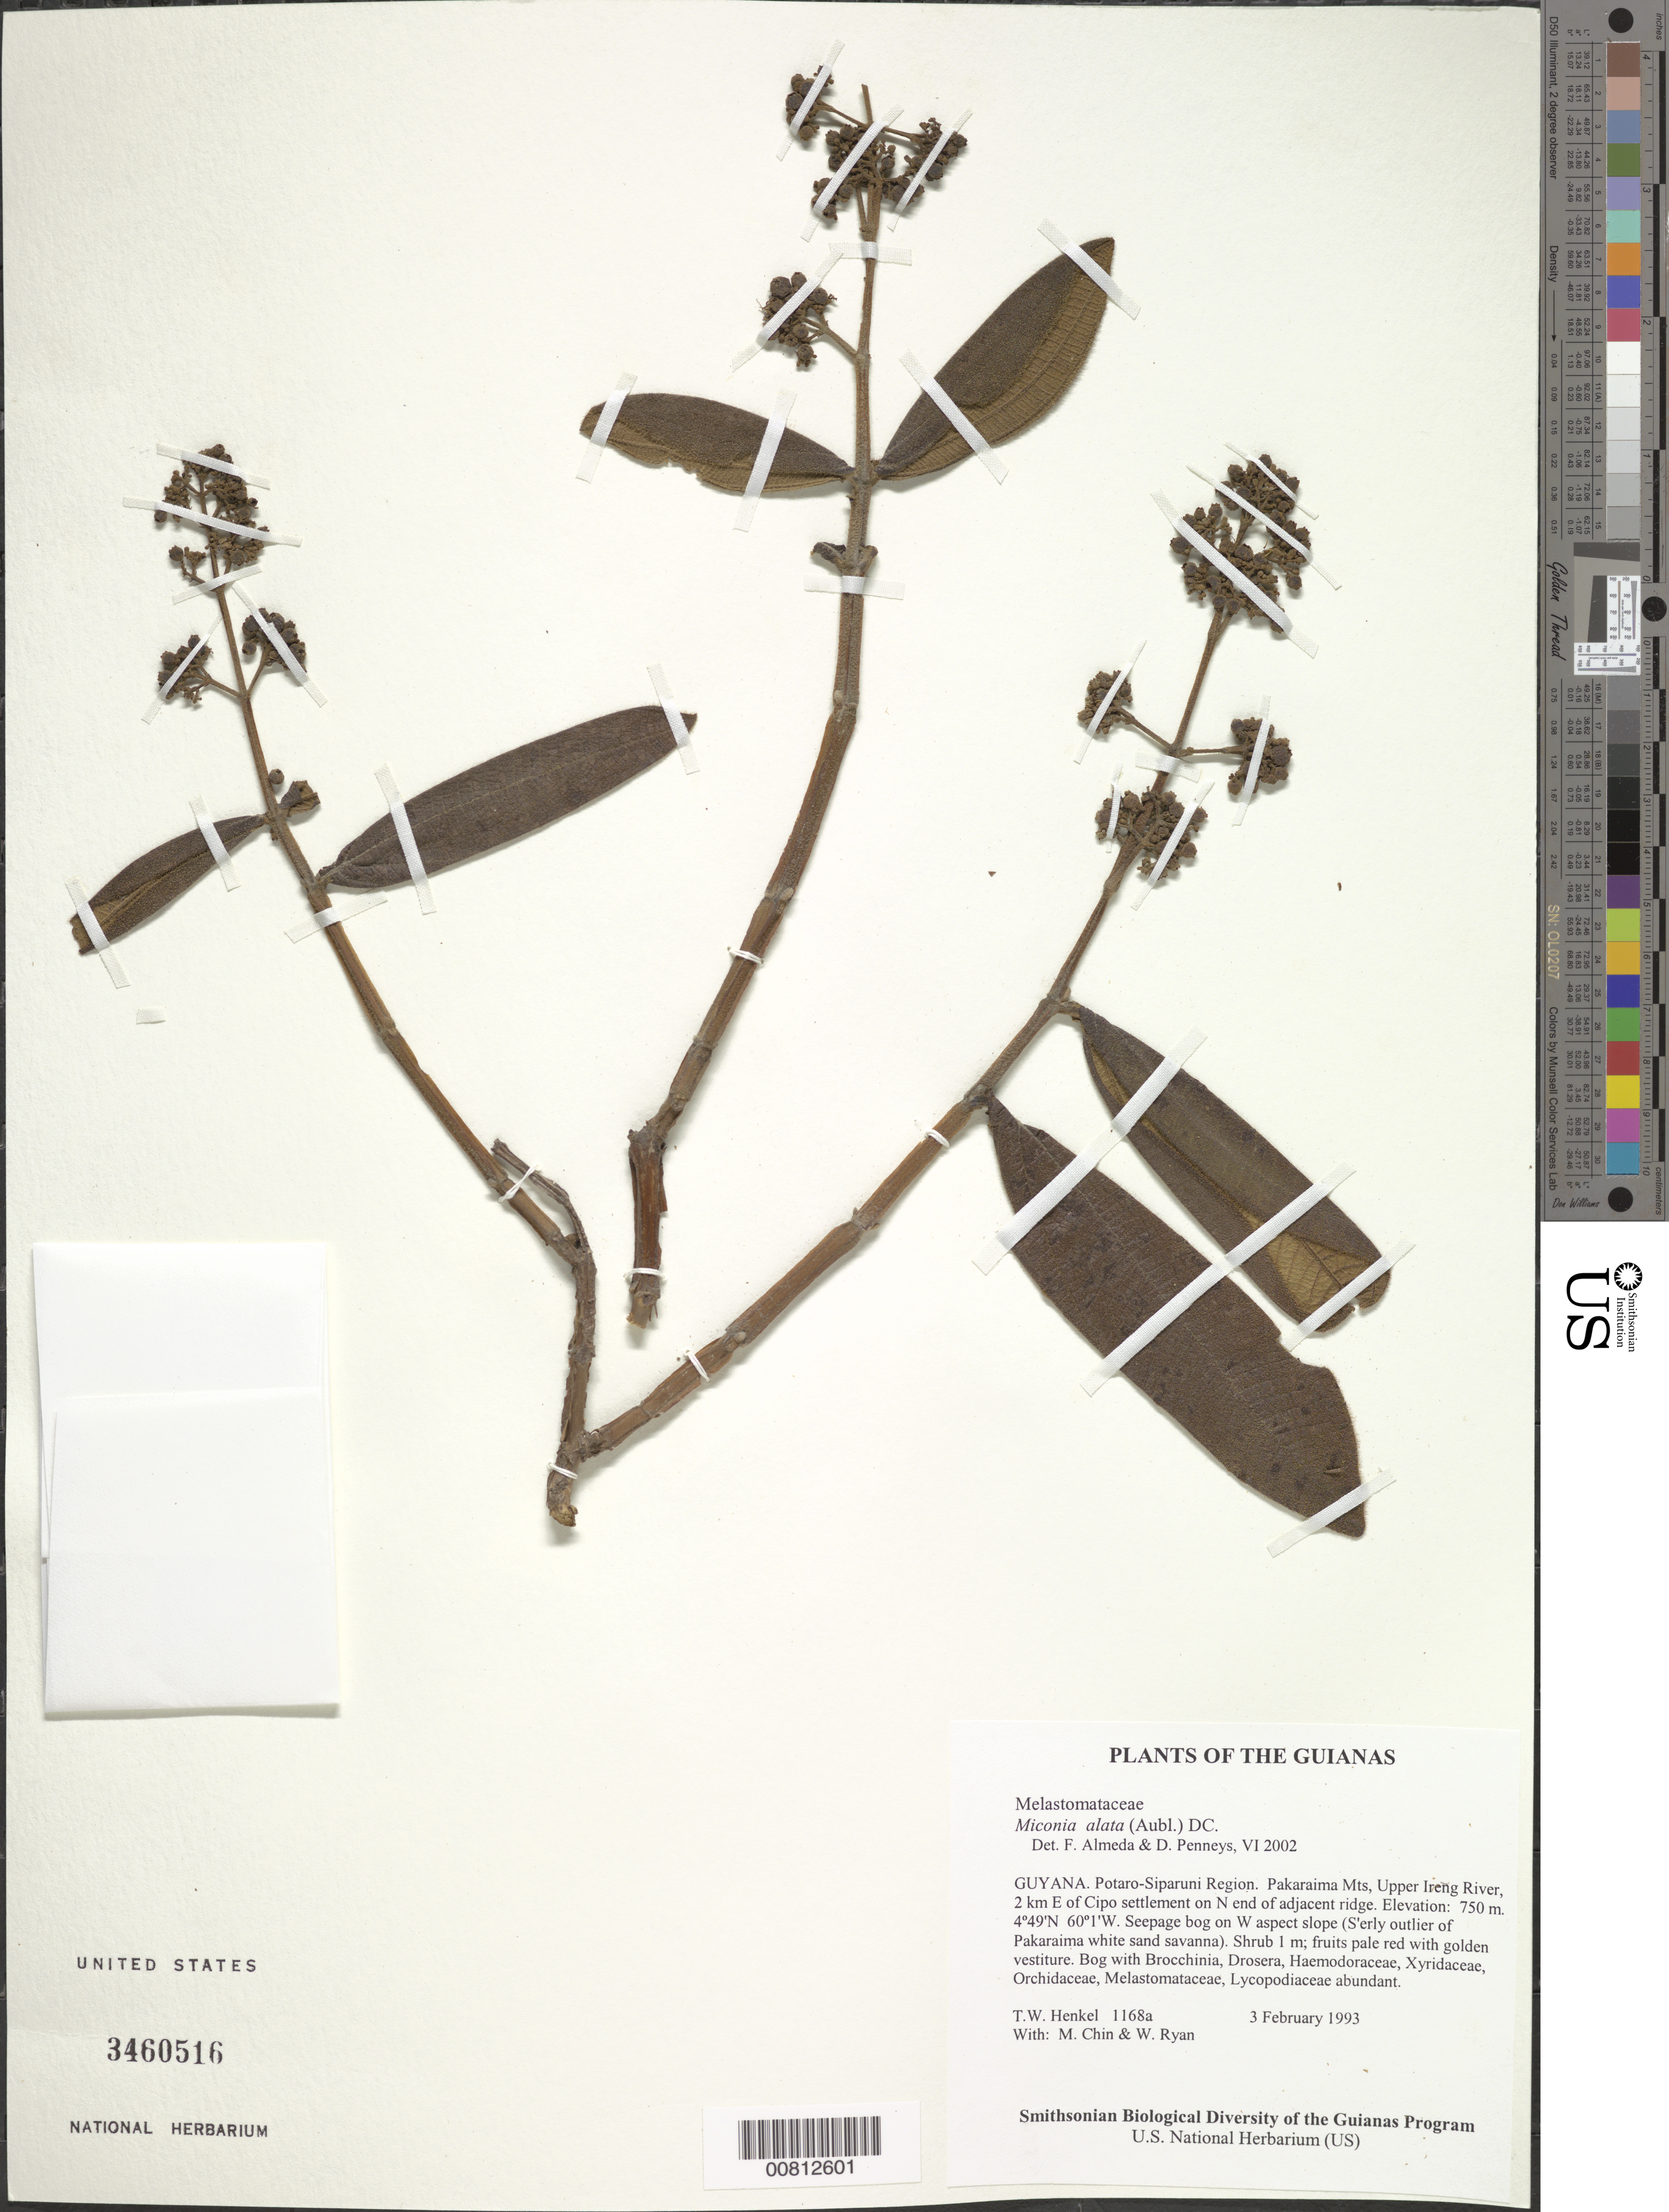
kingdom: Plantae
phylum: Tracheophyta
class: Magnoliopsida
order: Myrtales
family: Melastomataceae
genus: Miconia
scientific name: Miconia alata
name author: (Aubl.) DC.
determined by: Almeda, F.; Penneys, D. S.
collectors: T. Henkel, M. Chin & W. Ryan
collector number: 1168 a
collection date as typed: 3 February 1993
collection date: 1993-02-03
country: Guyana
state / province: Potaro-Siparuni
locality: Pakaraima Mts, Upper Ireng River, 2 km E of Cipo settlement on N end of adjacent ridge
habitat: Seepage bog on W aspect slope (S'erly outlier of Pakaraima white sand savanna)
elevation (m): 750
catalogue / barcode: US 3460516